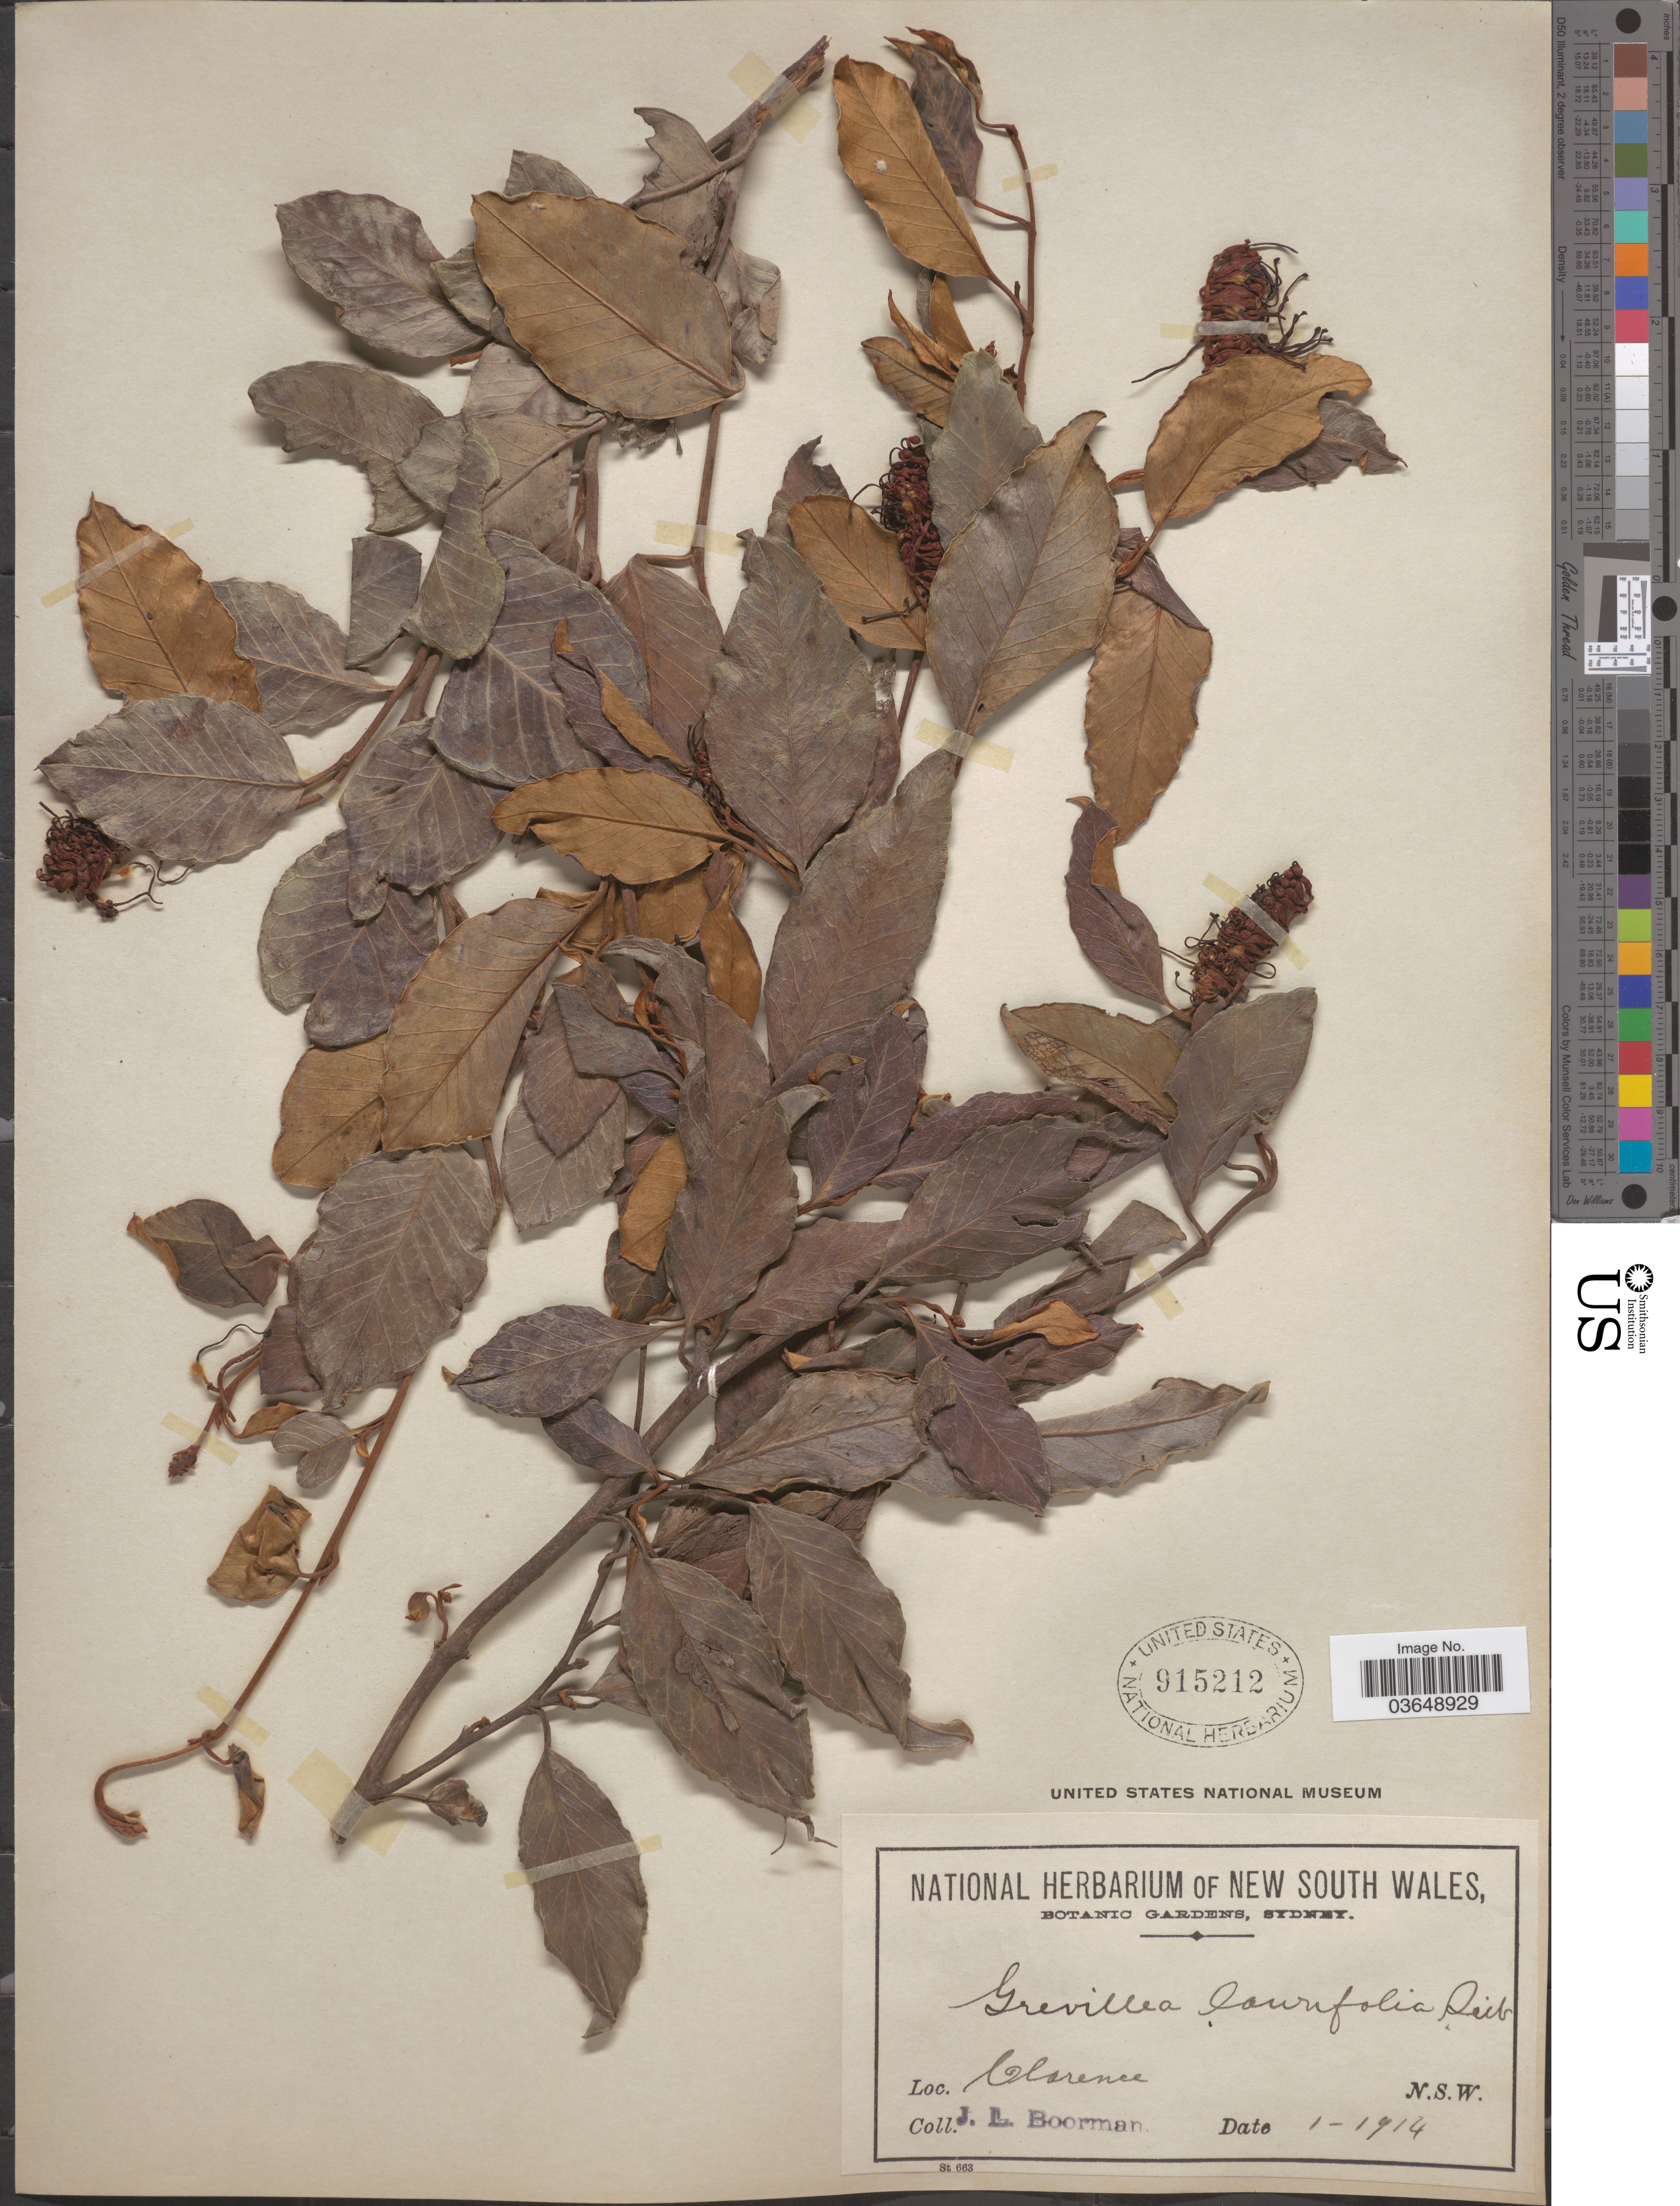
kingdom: Plantae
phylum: Tracheophyta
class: Magnoliopsida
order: Proteales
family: Proteaceae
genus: Grevillea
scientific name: Grevillea laurifolia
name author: Sieber ex Spreng.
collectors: J. Boorman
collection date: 1914-01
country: Australia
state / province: New South Wales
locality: Clarence.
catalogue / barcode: US 915212